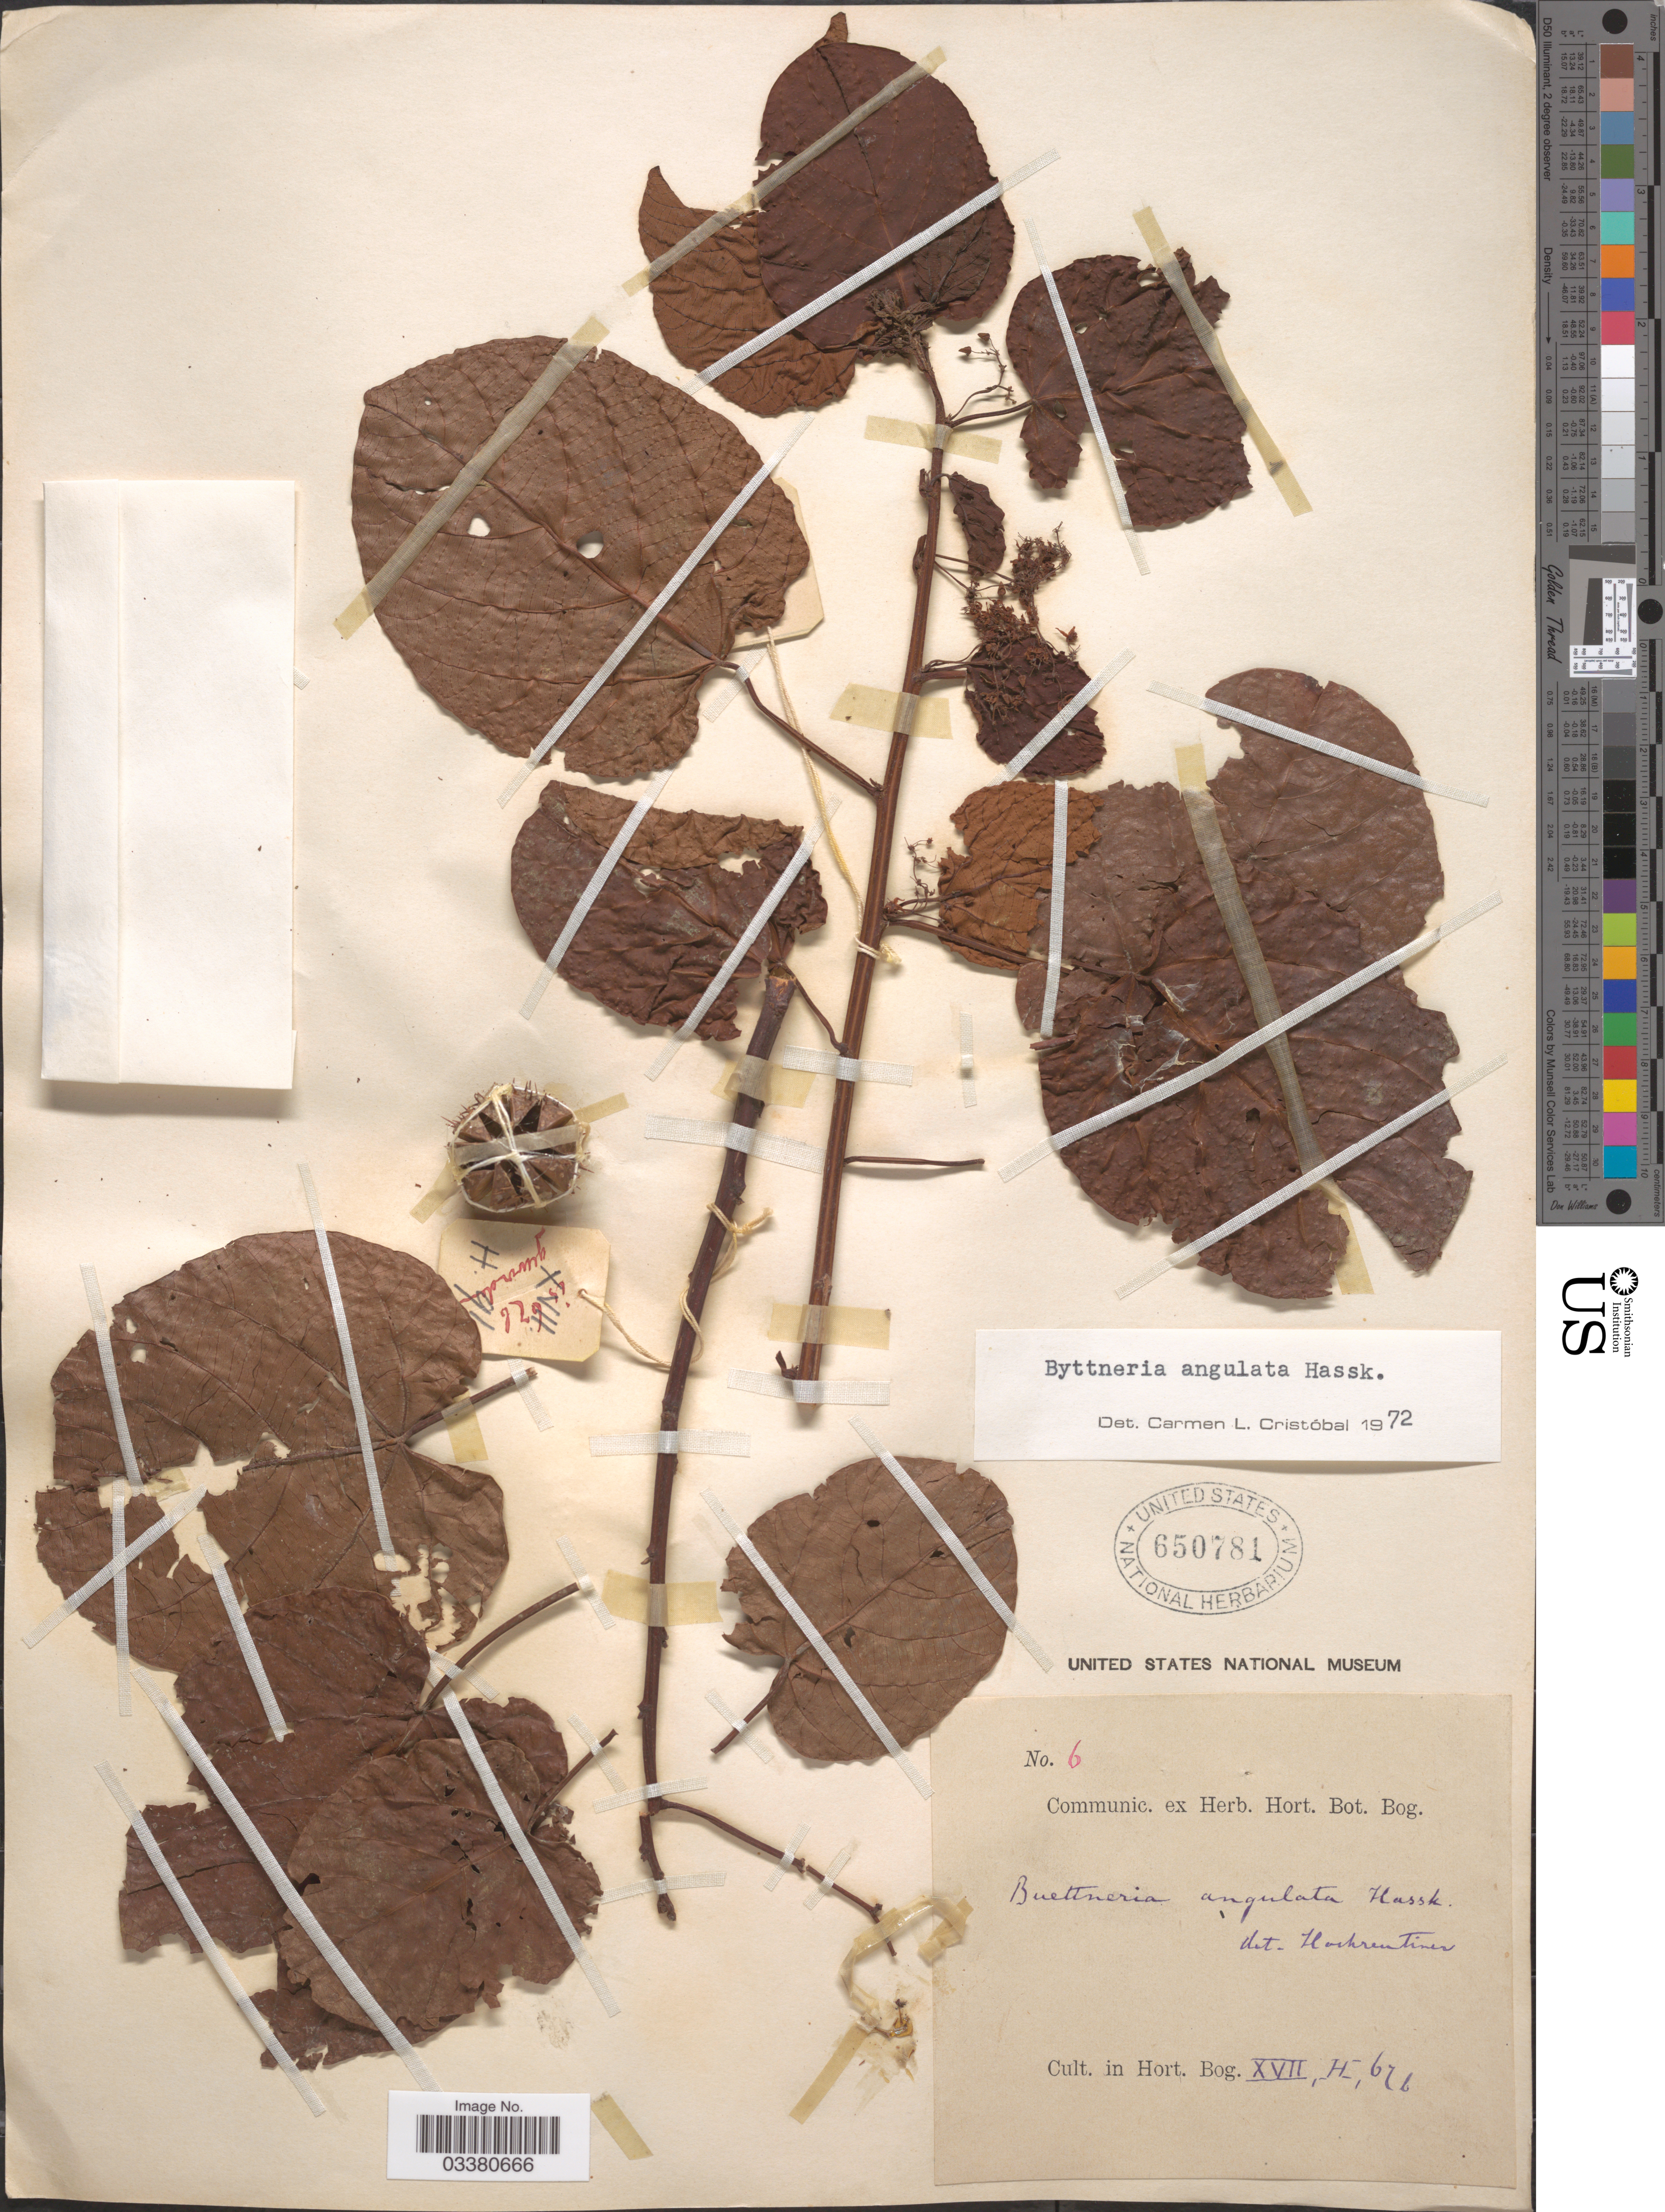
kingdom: Plantae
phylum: Tracheophyta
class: Magnoliopsida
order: Malvales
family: Malvaceae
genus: Byttneria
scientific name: Byttneria angulata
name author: Hassk.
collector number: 6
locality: Cult. in Hort. Bog. XVII, H, 67 b [unsure placement].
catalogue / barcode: US 650781